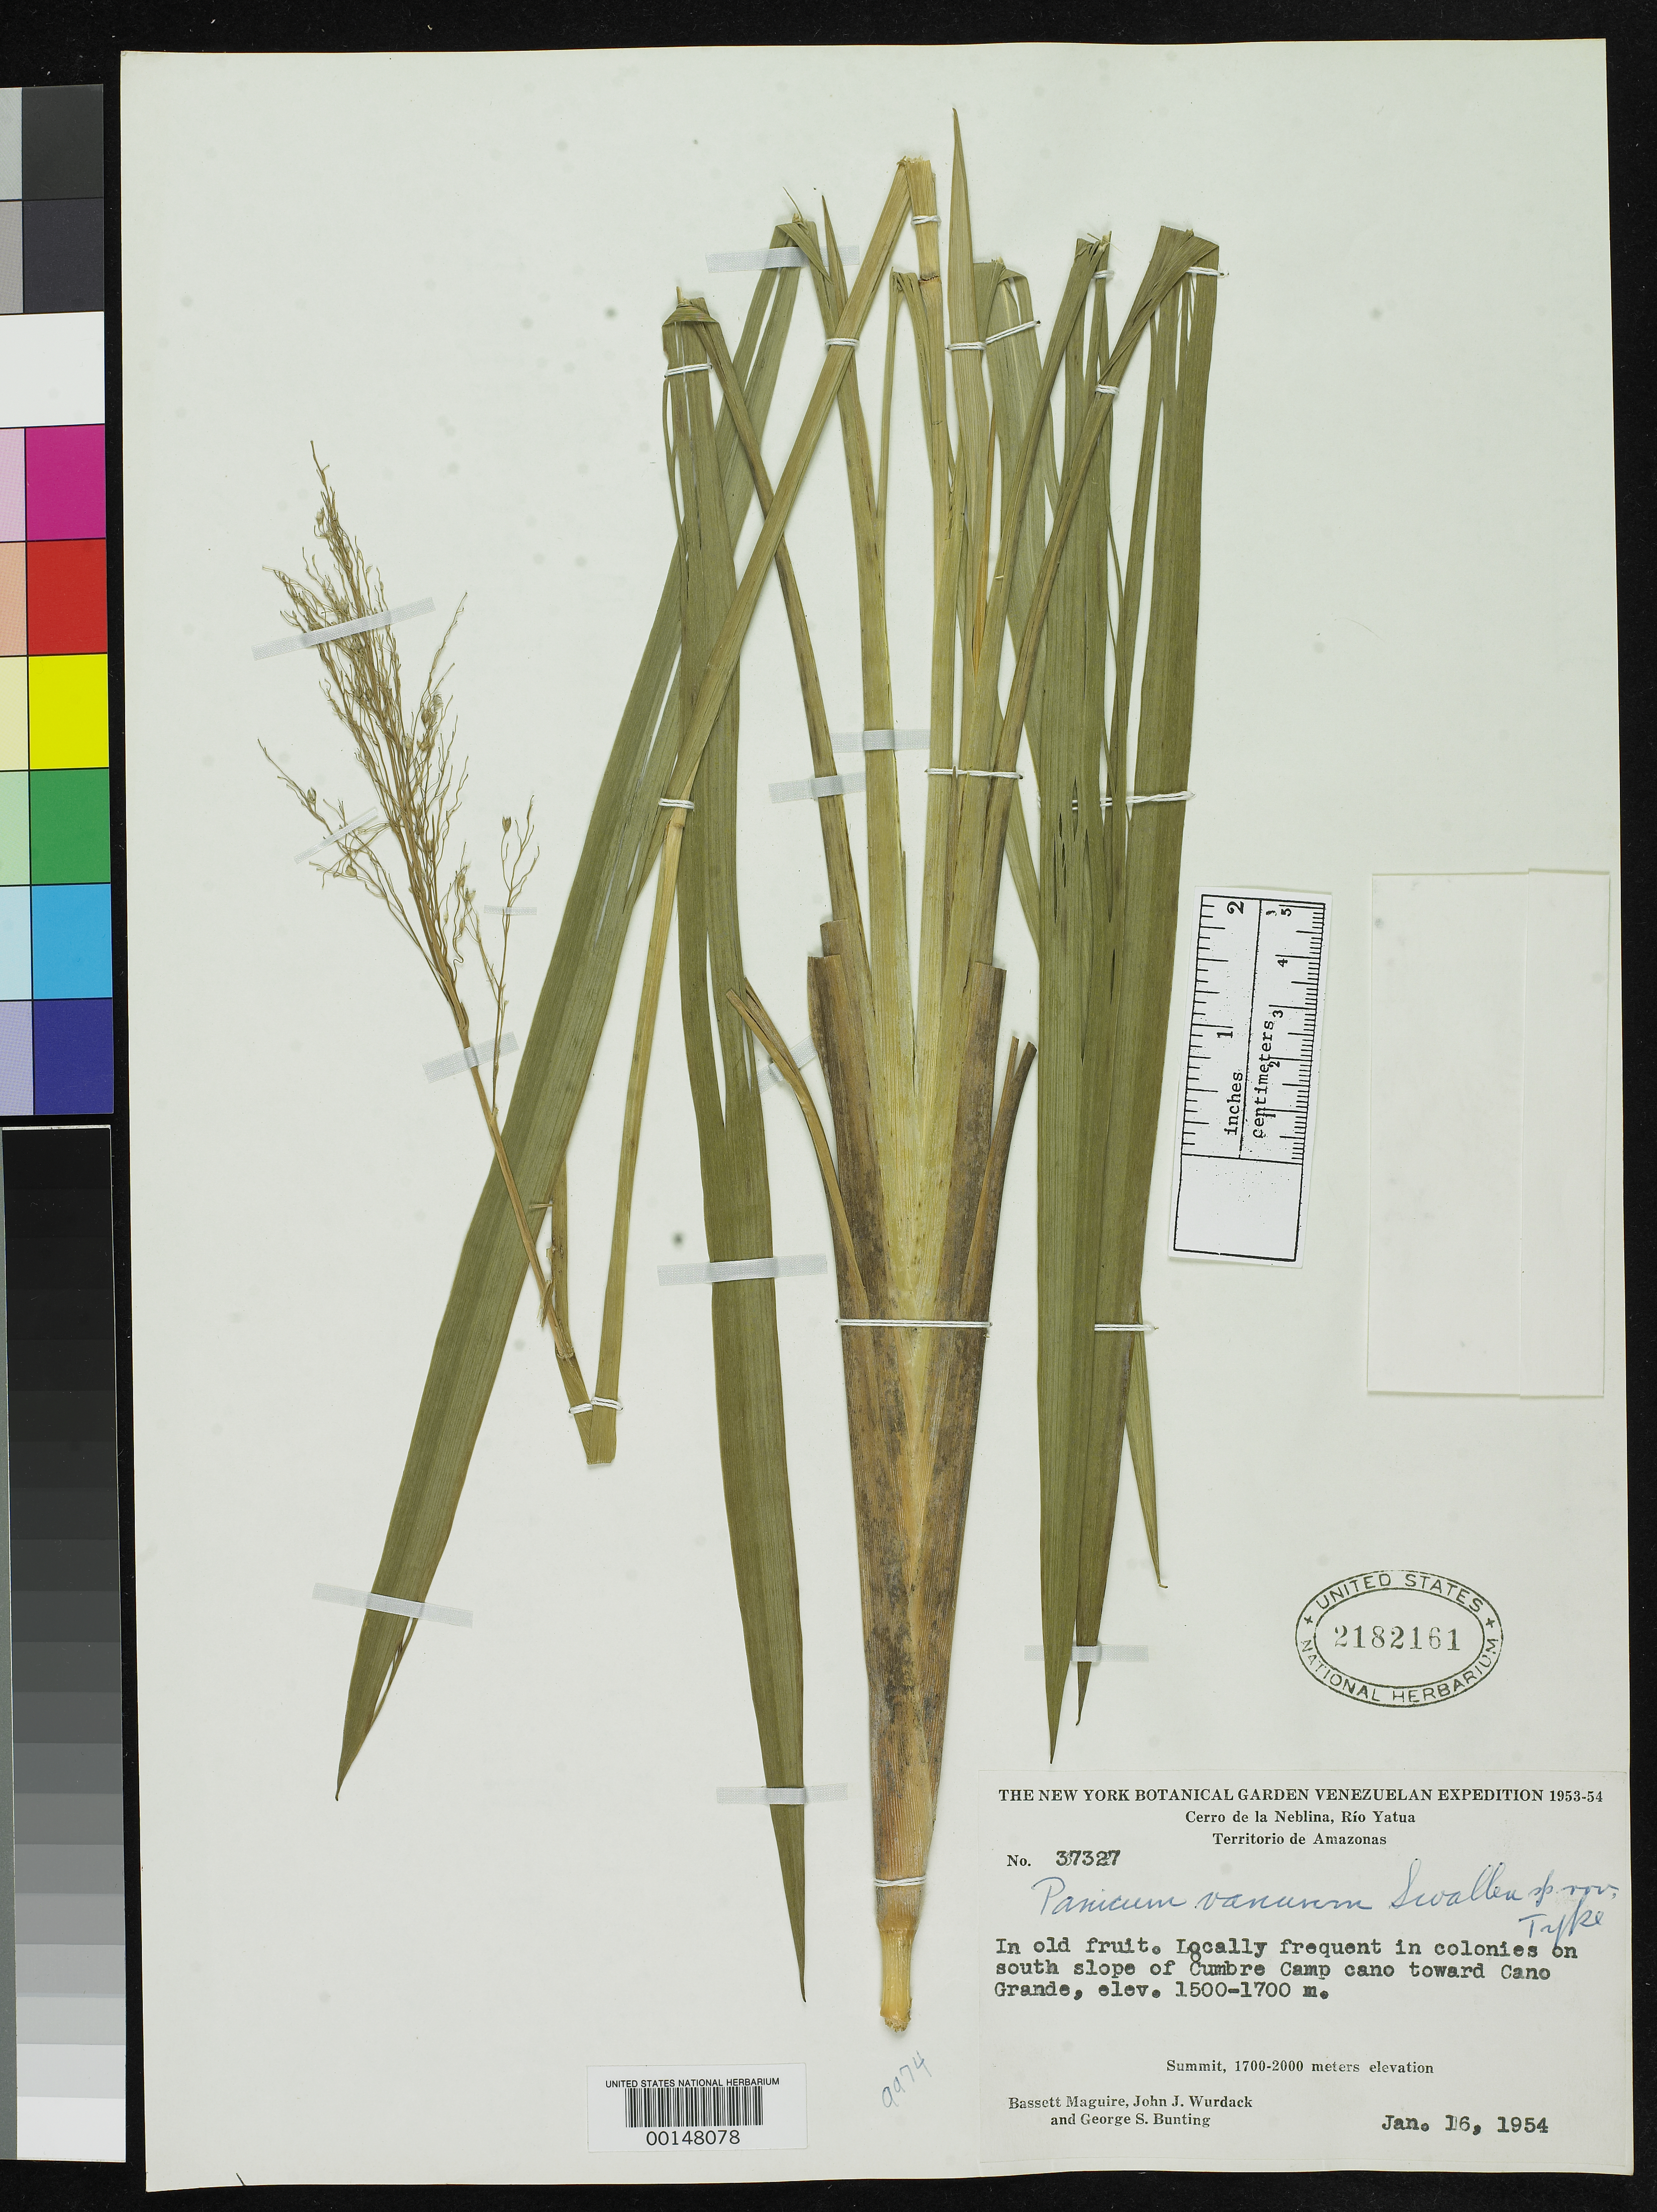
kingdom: Plantae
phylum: Tracheophyta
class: Liliopsida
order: Poales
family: Poaceae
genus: Panicum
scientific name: Panicum vannum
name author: Swallen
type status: Type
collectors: B. Maguire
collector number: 37327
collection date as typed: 16 Jan 1954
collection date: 1954-01-16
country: Venezuela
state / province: Amazonas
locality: Cerro de La Neblina, Rio Yatua, slope of Cumbre camp toward Cano Grande.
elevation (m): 1500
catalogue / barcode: US 2182161